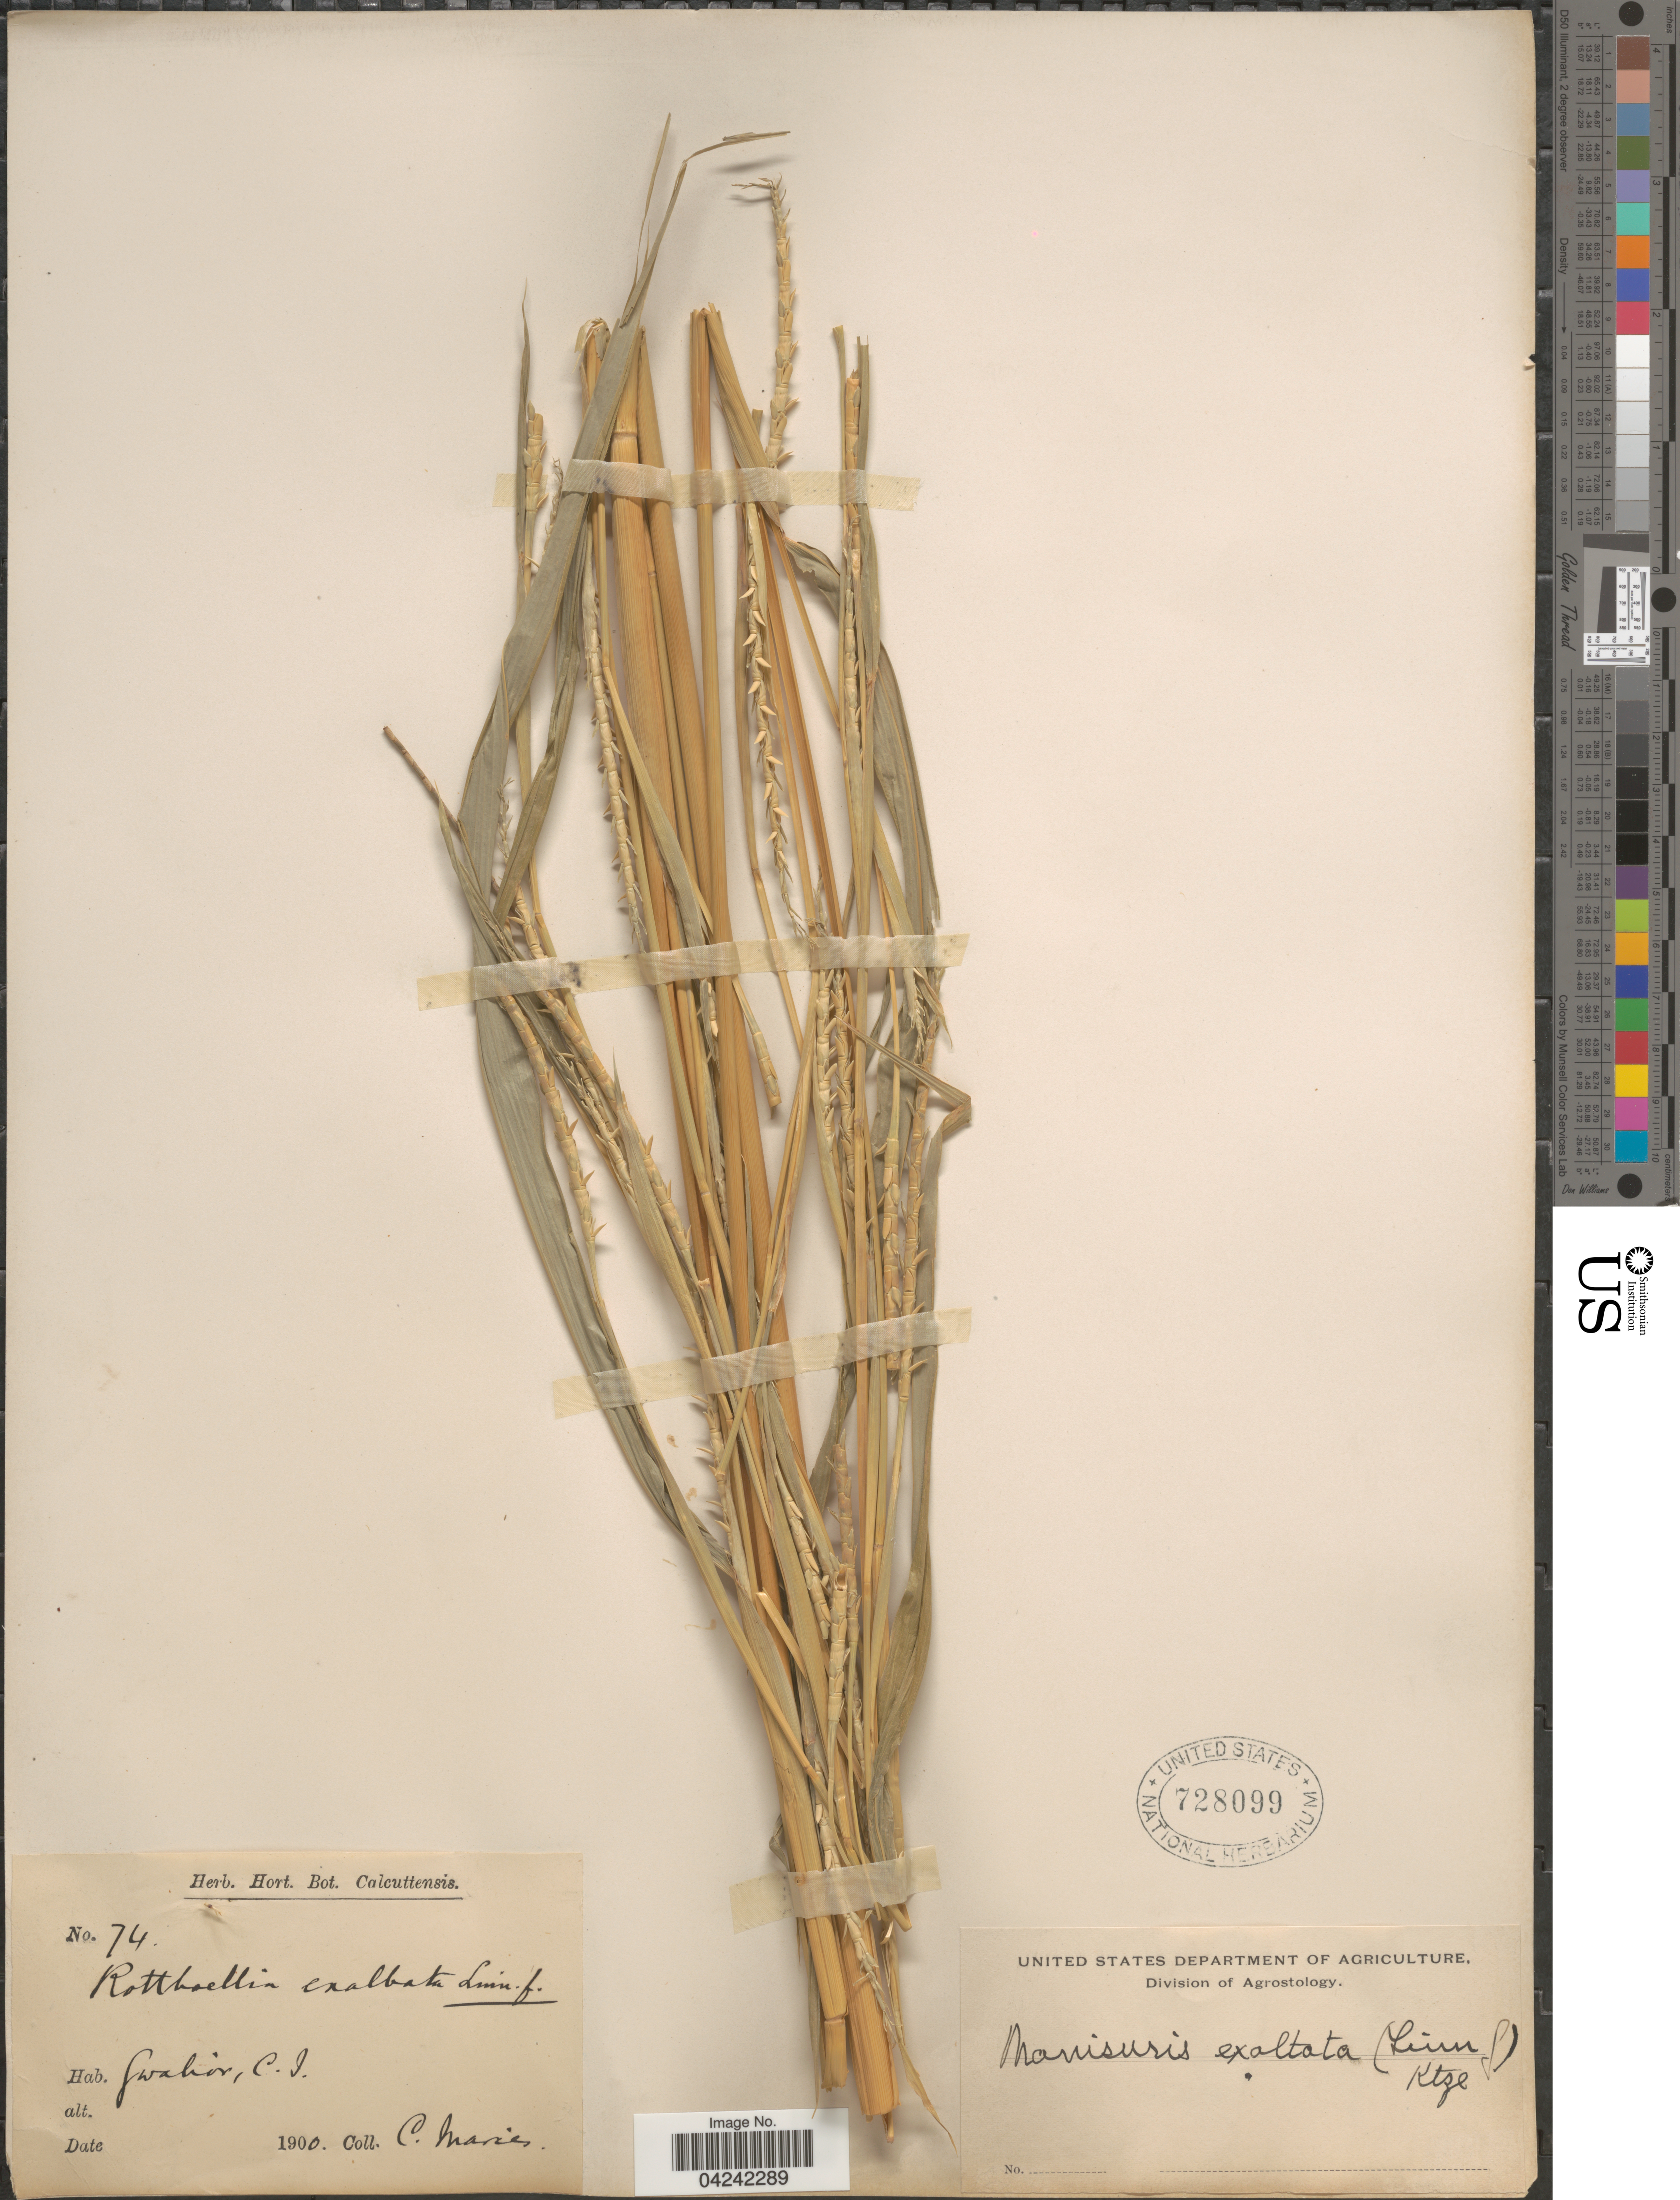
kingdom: Plantae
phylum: Tracheophyta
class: Liliopsida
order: Poales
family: Poaceae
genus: Rottboellia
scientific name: Rottboellia cochinchinensis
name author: (Lour.) Clayton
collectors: C. Maries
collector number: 74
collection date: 1900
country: India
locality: Gwalior, C. I.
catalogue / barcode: US 728099